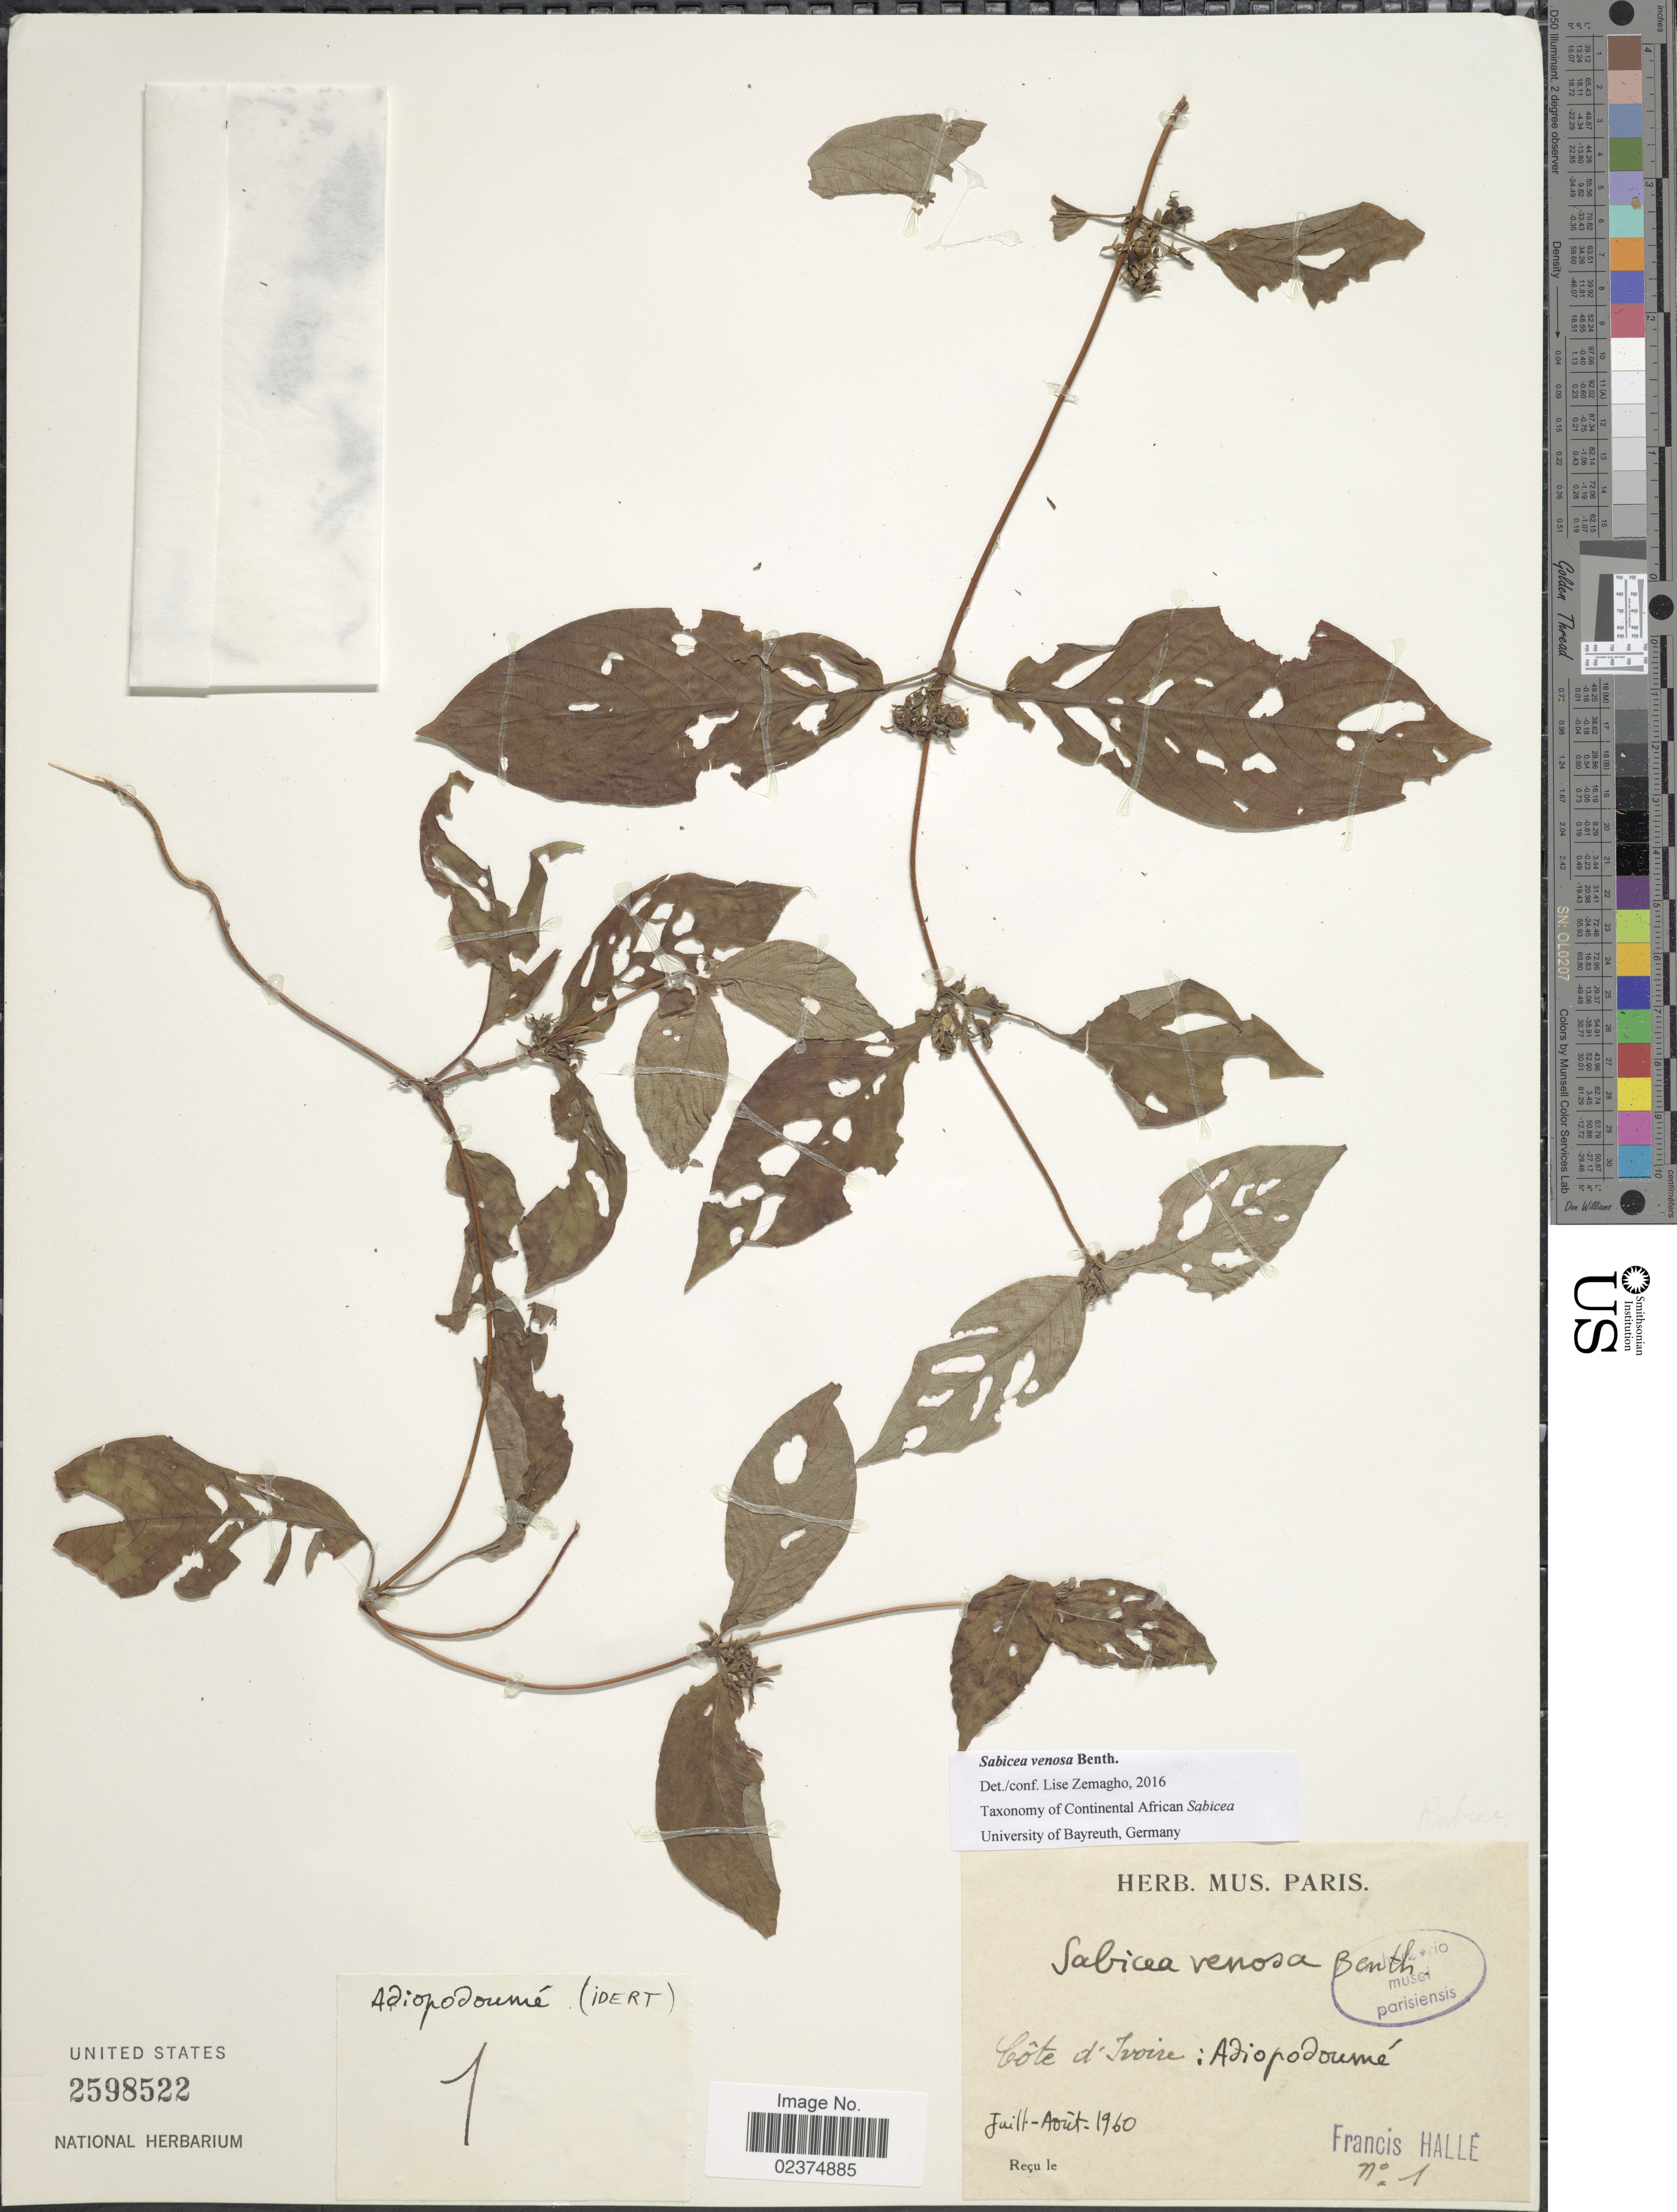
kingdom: Plantae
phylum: Tracheophyta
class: Magnoliopsida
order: Gentianales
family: Rubiaceae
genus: Sabicea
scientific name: Sabicea venosa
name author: Benth.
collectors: F. Hallé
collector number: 1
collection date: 1960-07/1960-08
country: Ivory Coast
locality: Cote d'Ivoire: Adiopodoume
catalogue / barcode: US 2598522